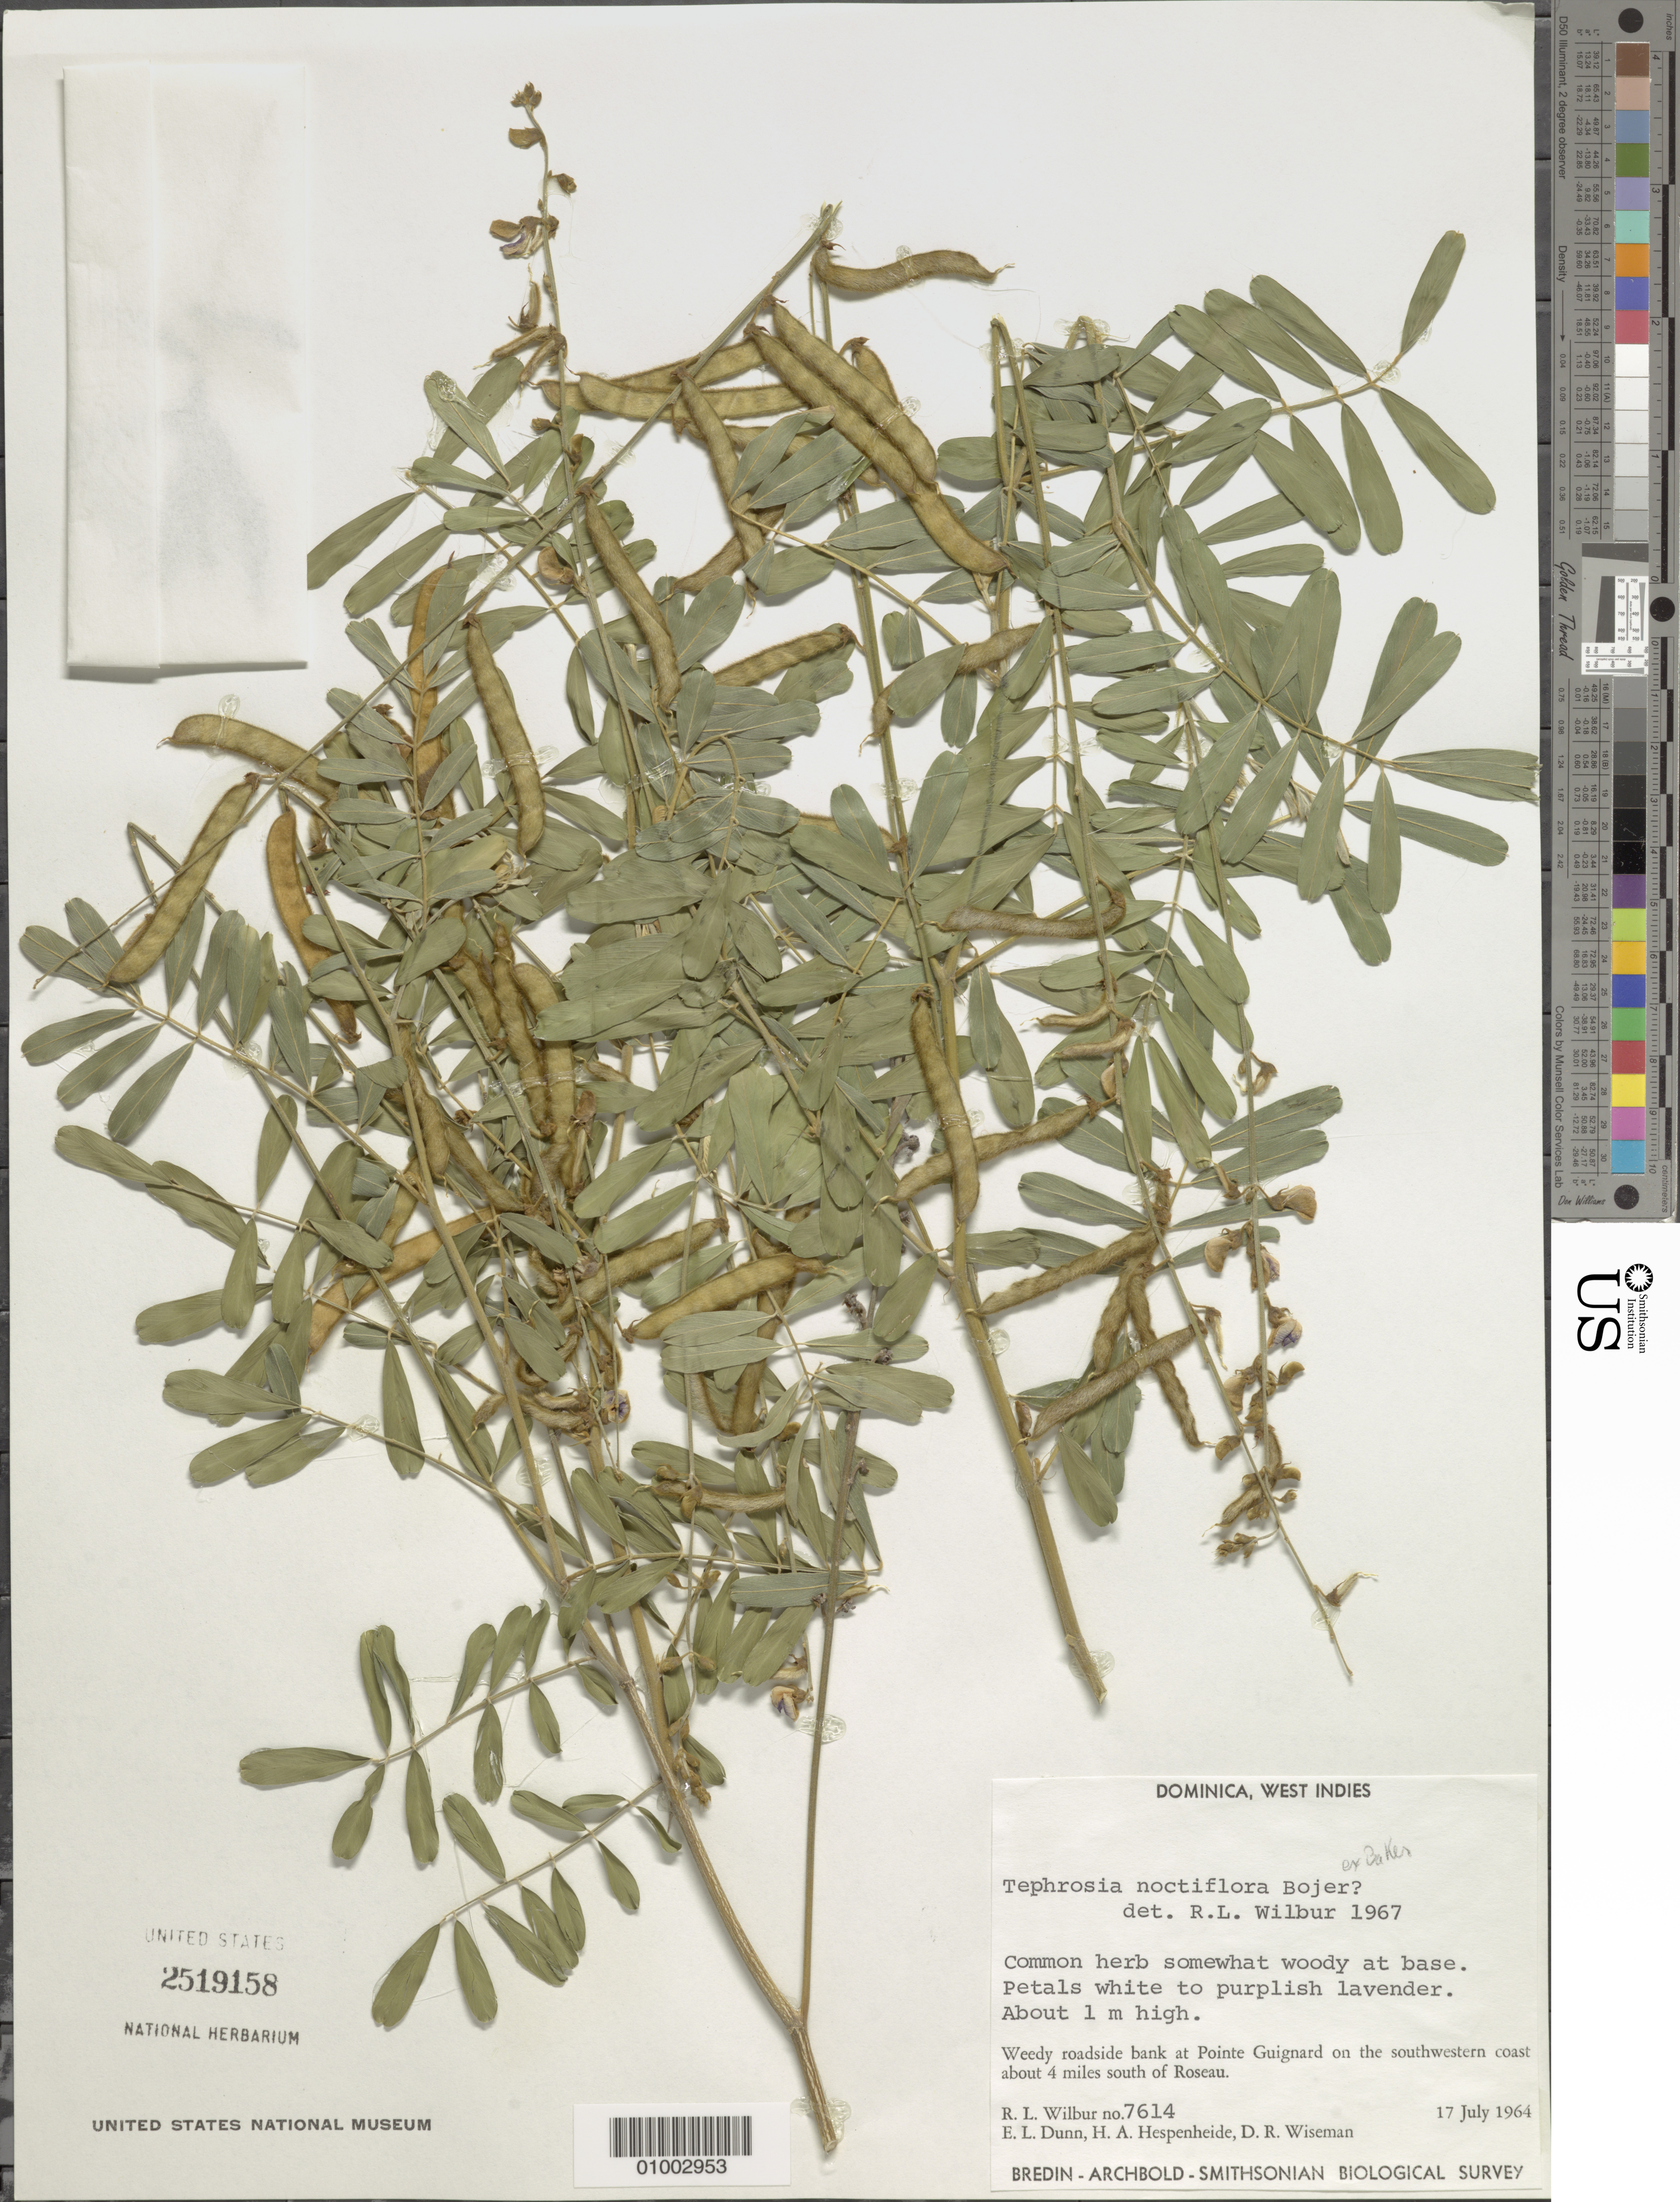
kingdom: Plantae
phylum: Tracheophyta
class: Magnoliopsida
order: Fabales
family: Fabaceae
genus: Tephrosia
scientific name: Tephrosia noctiflora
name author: Bojer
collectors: R. L. Wilbur, E. Dunn, H. A. Hespenheide & D. R. Wiseman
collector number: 7614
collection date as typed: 17 Jul 1964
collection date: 1964-07-17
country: Dominica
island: Dominica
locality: Weedy roadside bank at Pointe Guignard on the southwestern coast about 4 miles south of Roseau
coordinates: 0 N, 0 E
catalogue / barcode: US 2519158